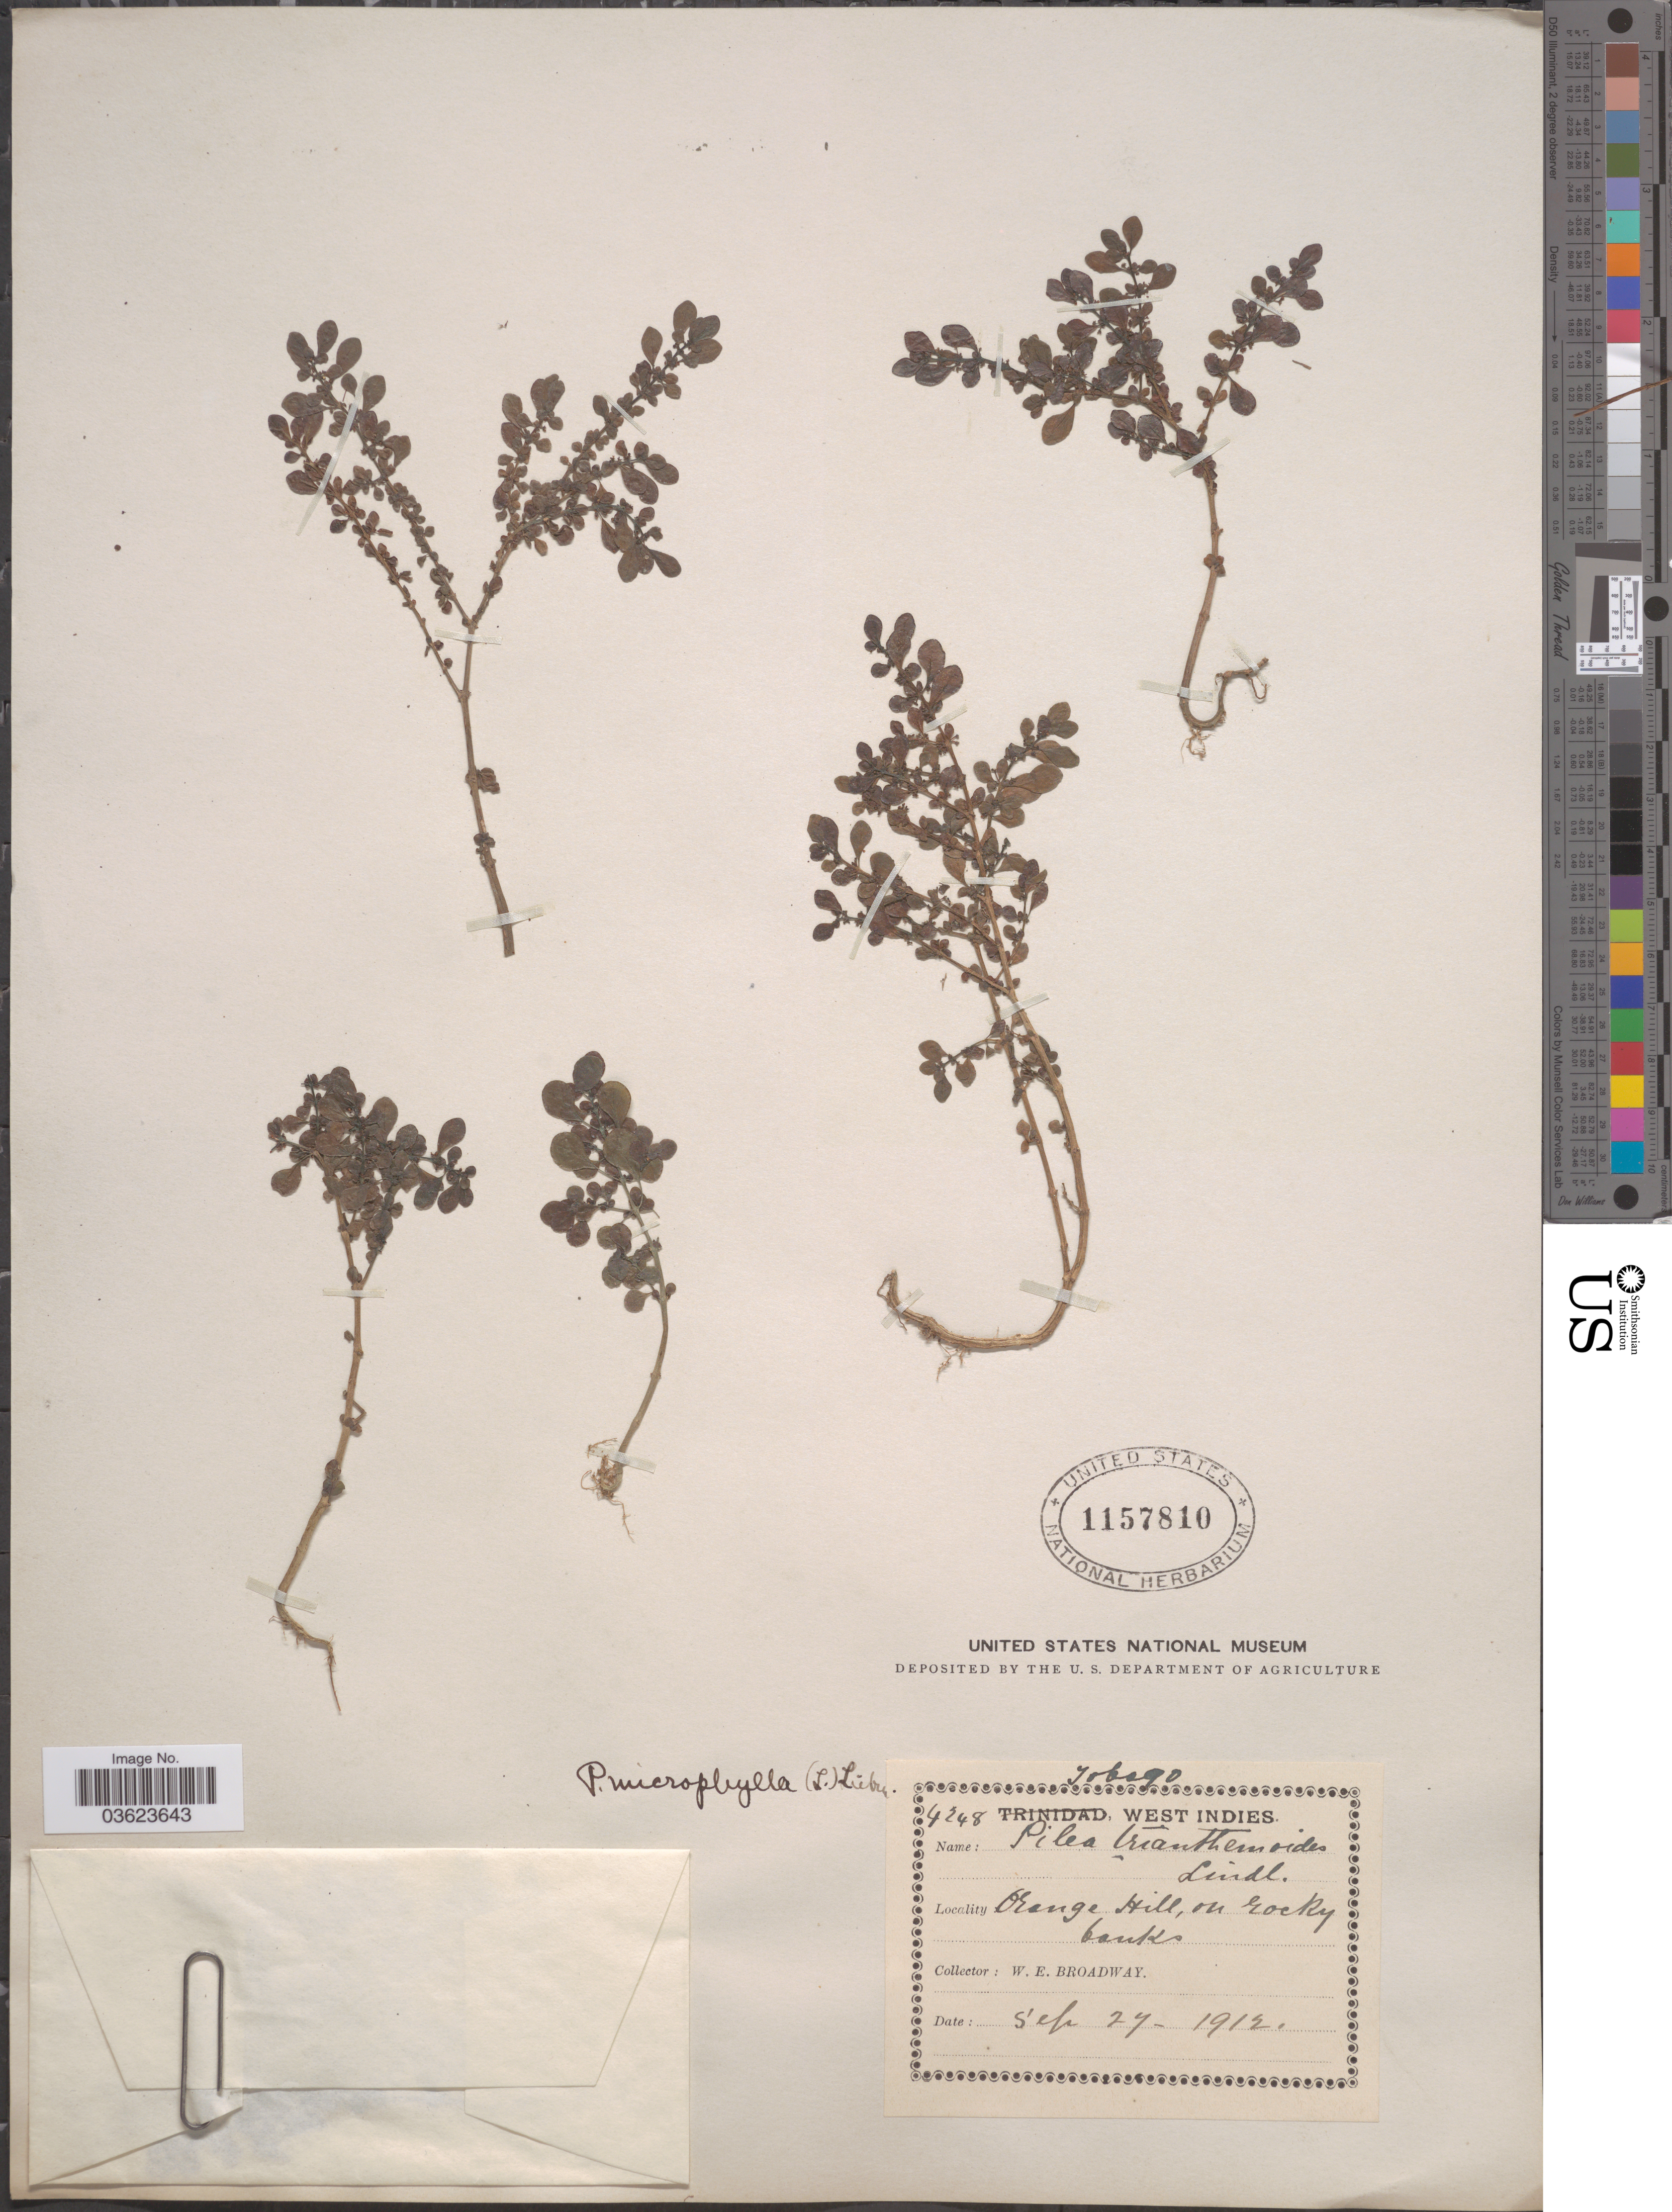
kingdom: Plantae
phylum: Tracheophyta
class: Magnoliopsida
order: Rosales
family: Urticaceae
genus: Pilea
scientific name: Pilea microphylla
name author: (L.) Liebm.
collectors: W. E. Broadway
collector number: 4248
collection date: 1912-09-27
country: Trinidad and Tobago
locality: Tobago. Orange Hill, on rocky banks.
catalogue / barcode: US 1157810